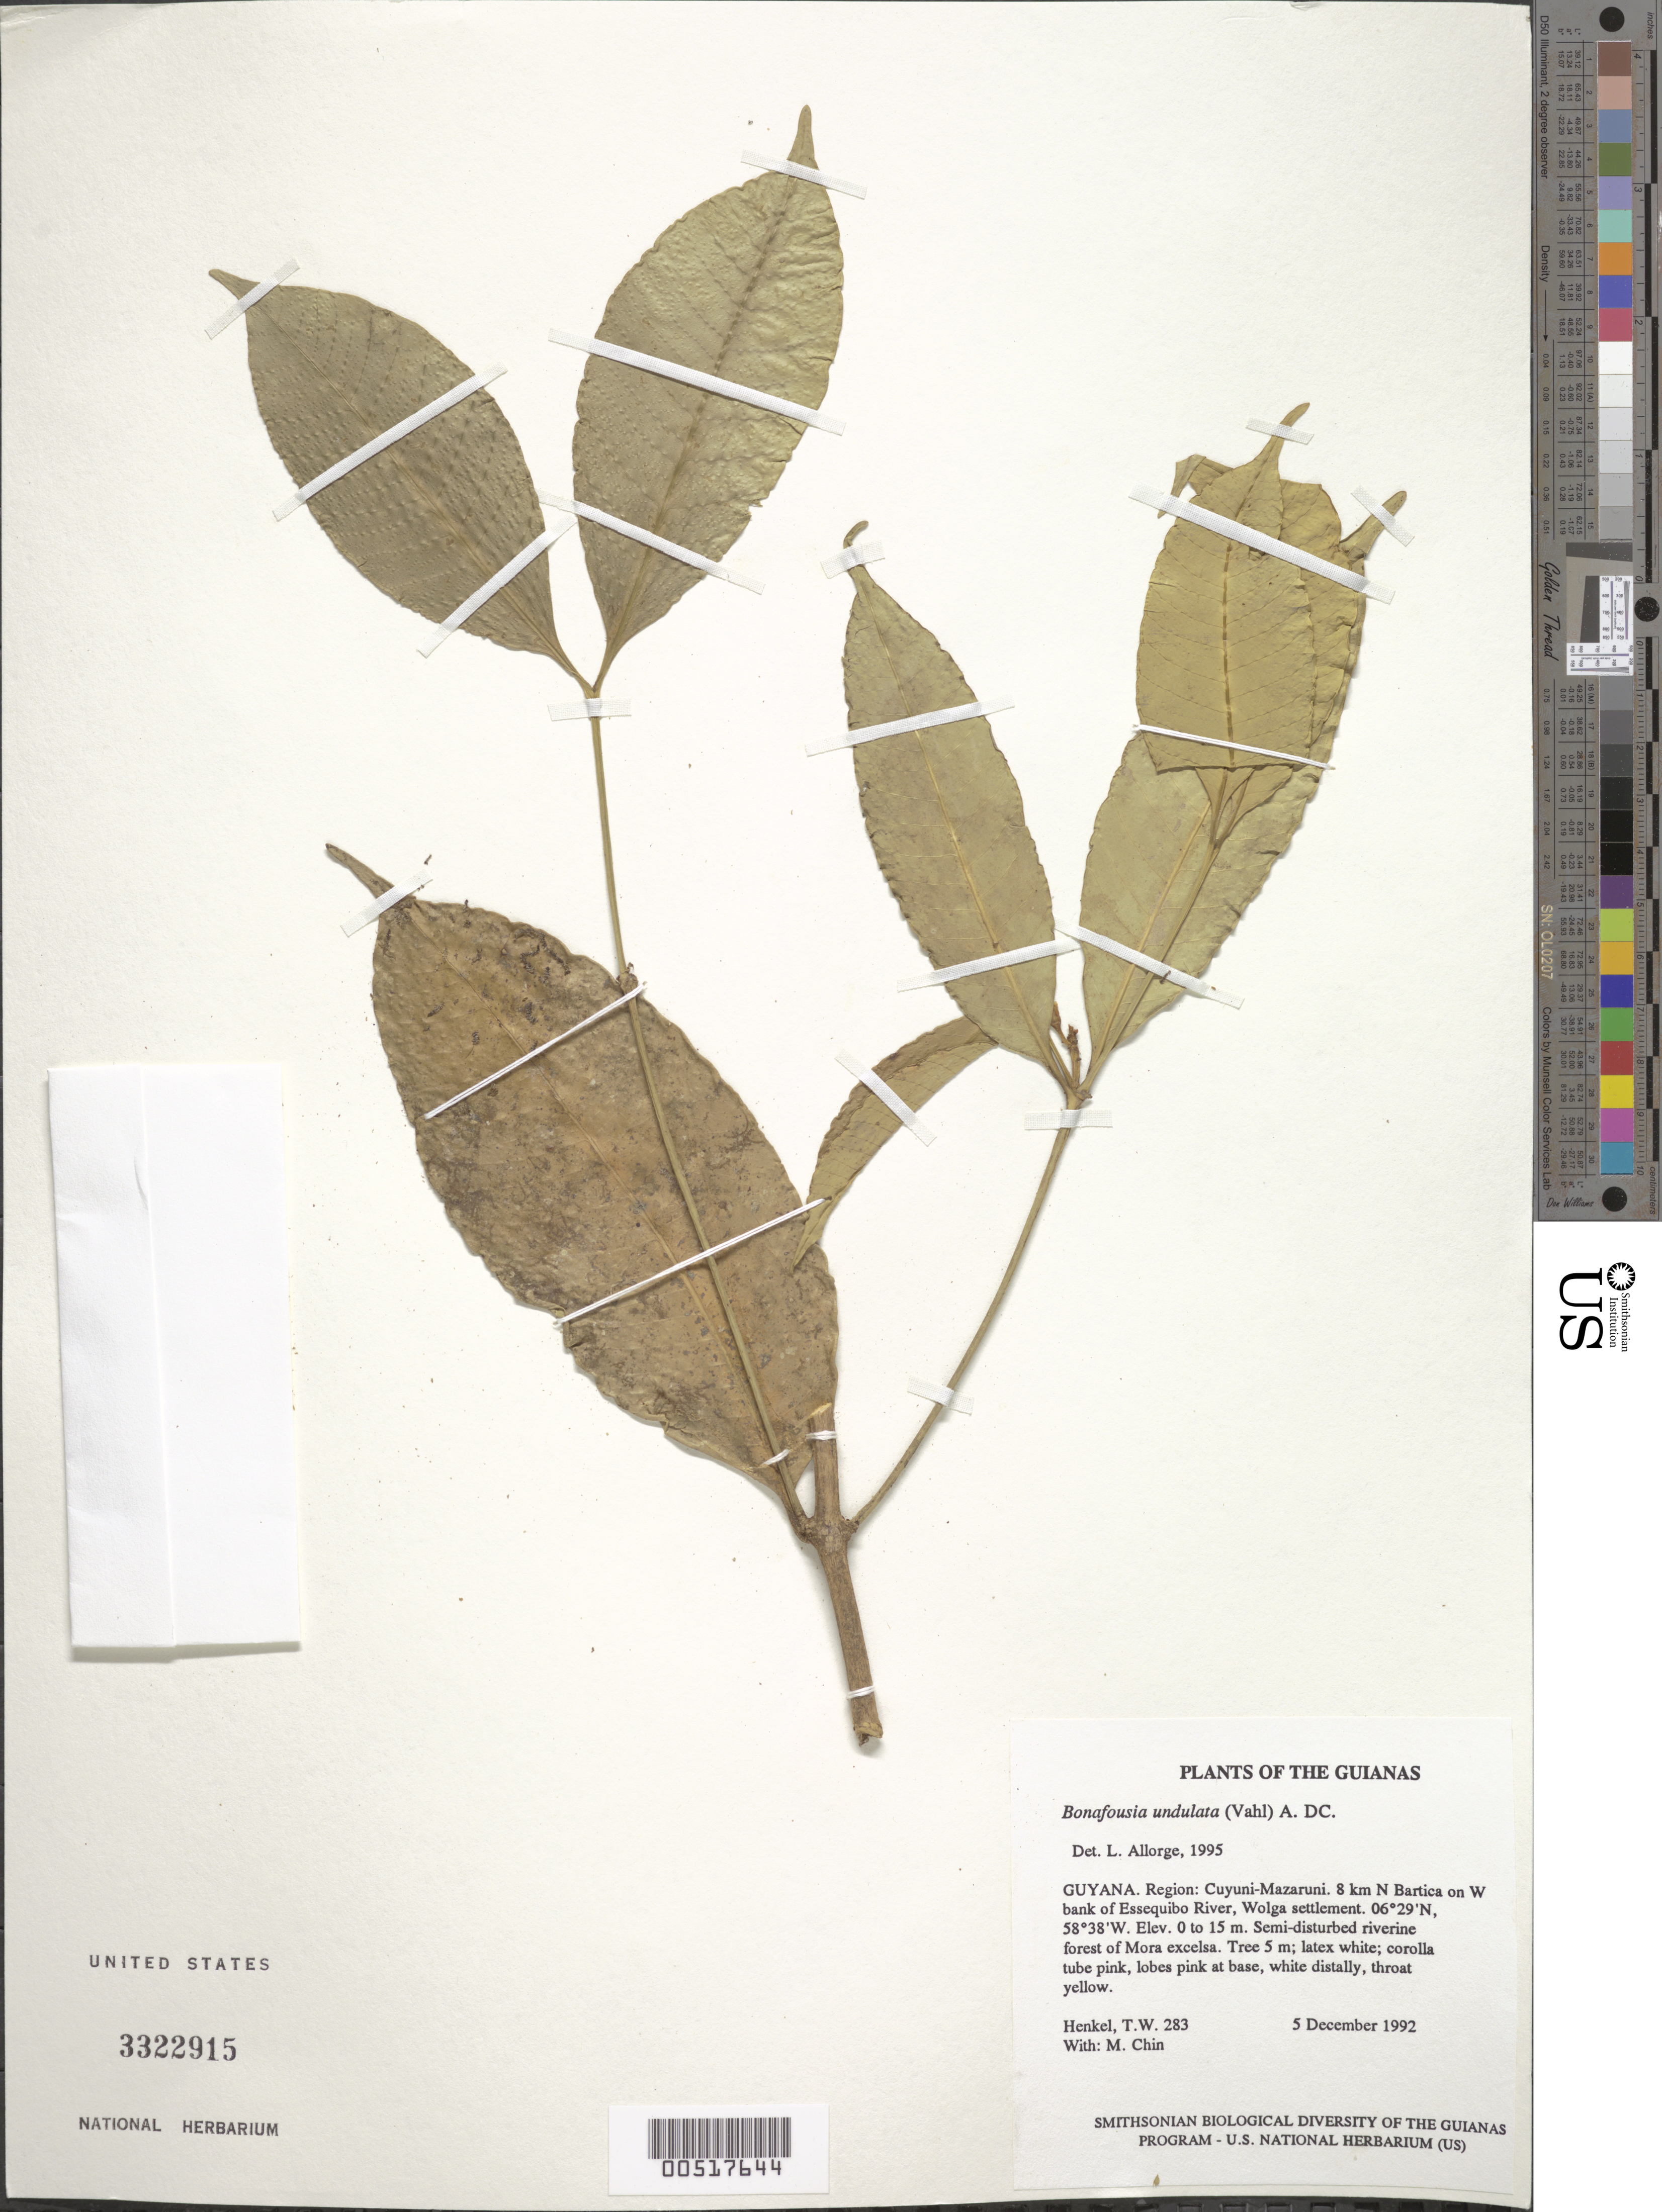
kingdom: Plantae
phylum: Tracheophyta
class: Magnoliopsida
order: Gentianales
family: Apocynaceae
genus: Bonafousia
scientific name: Bonafousia undulata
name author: (Vahl) A. DC.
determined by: Allorge, L.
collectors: T. Henkel & M. Chin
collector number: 283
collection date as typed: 5 December 1992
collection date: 1992-12-05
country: Guyana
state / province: Cuyuni-Mazaruni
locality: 8 km N Bartica on W bank of Essequibo River, Wolga settlement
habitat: Semi-disturbed riverine forest of Mora excelsa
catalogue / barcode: US 3322915